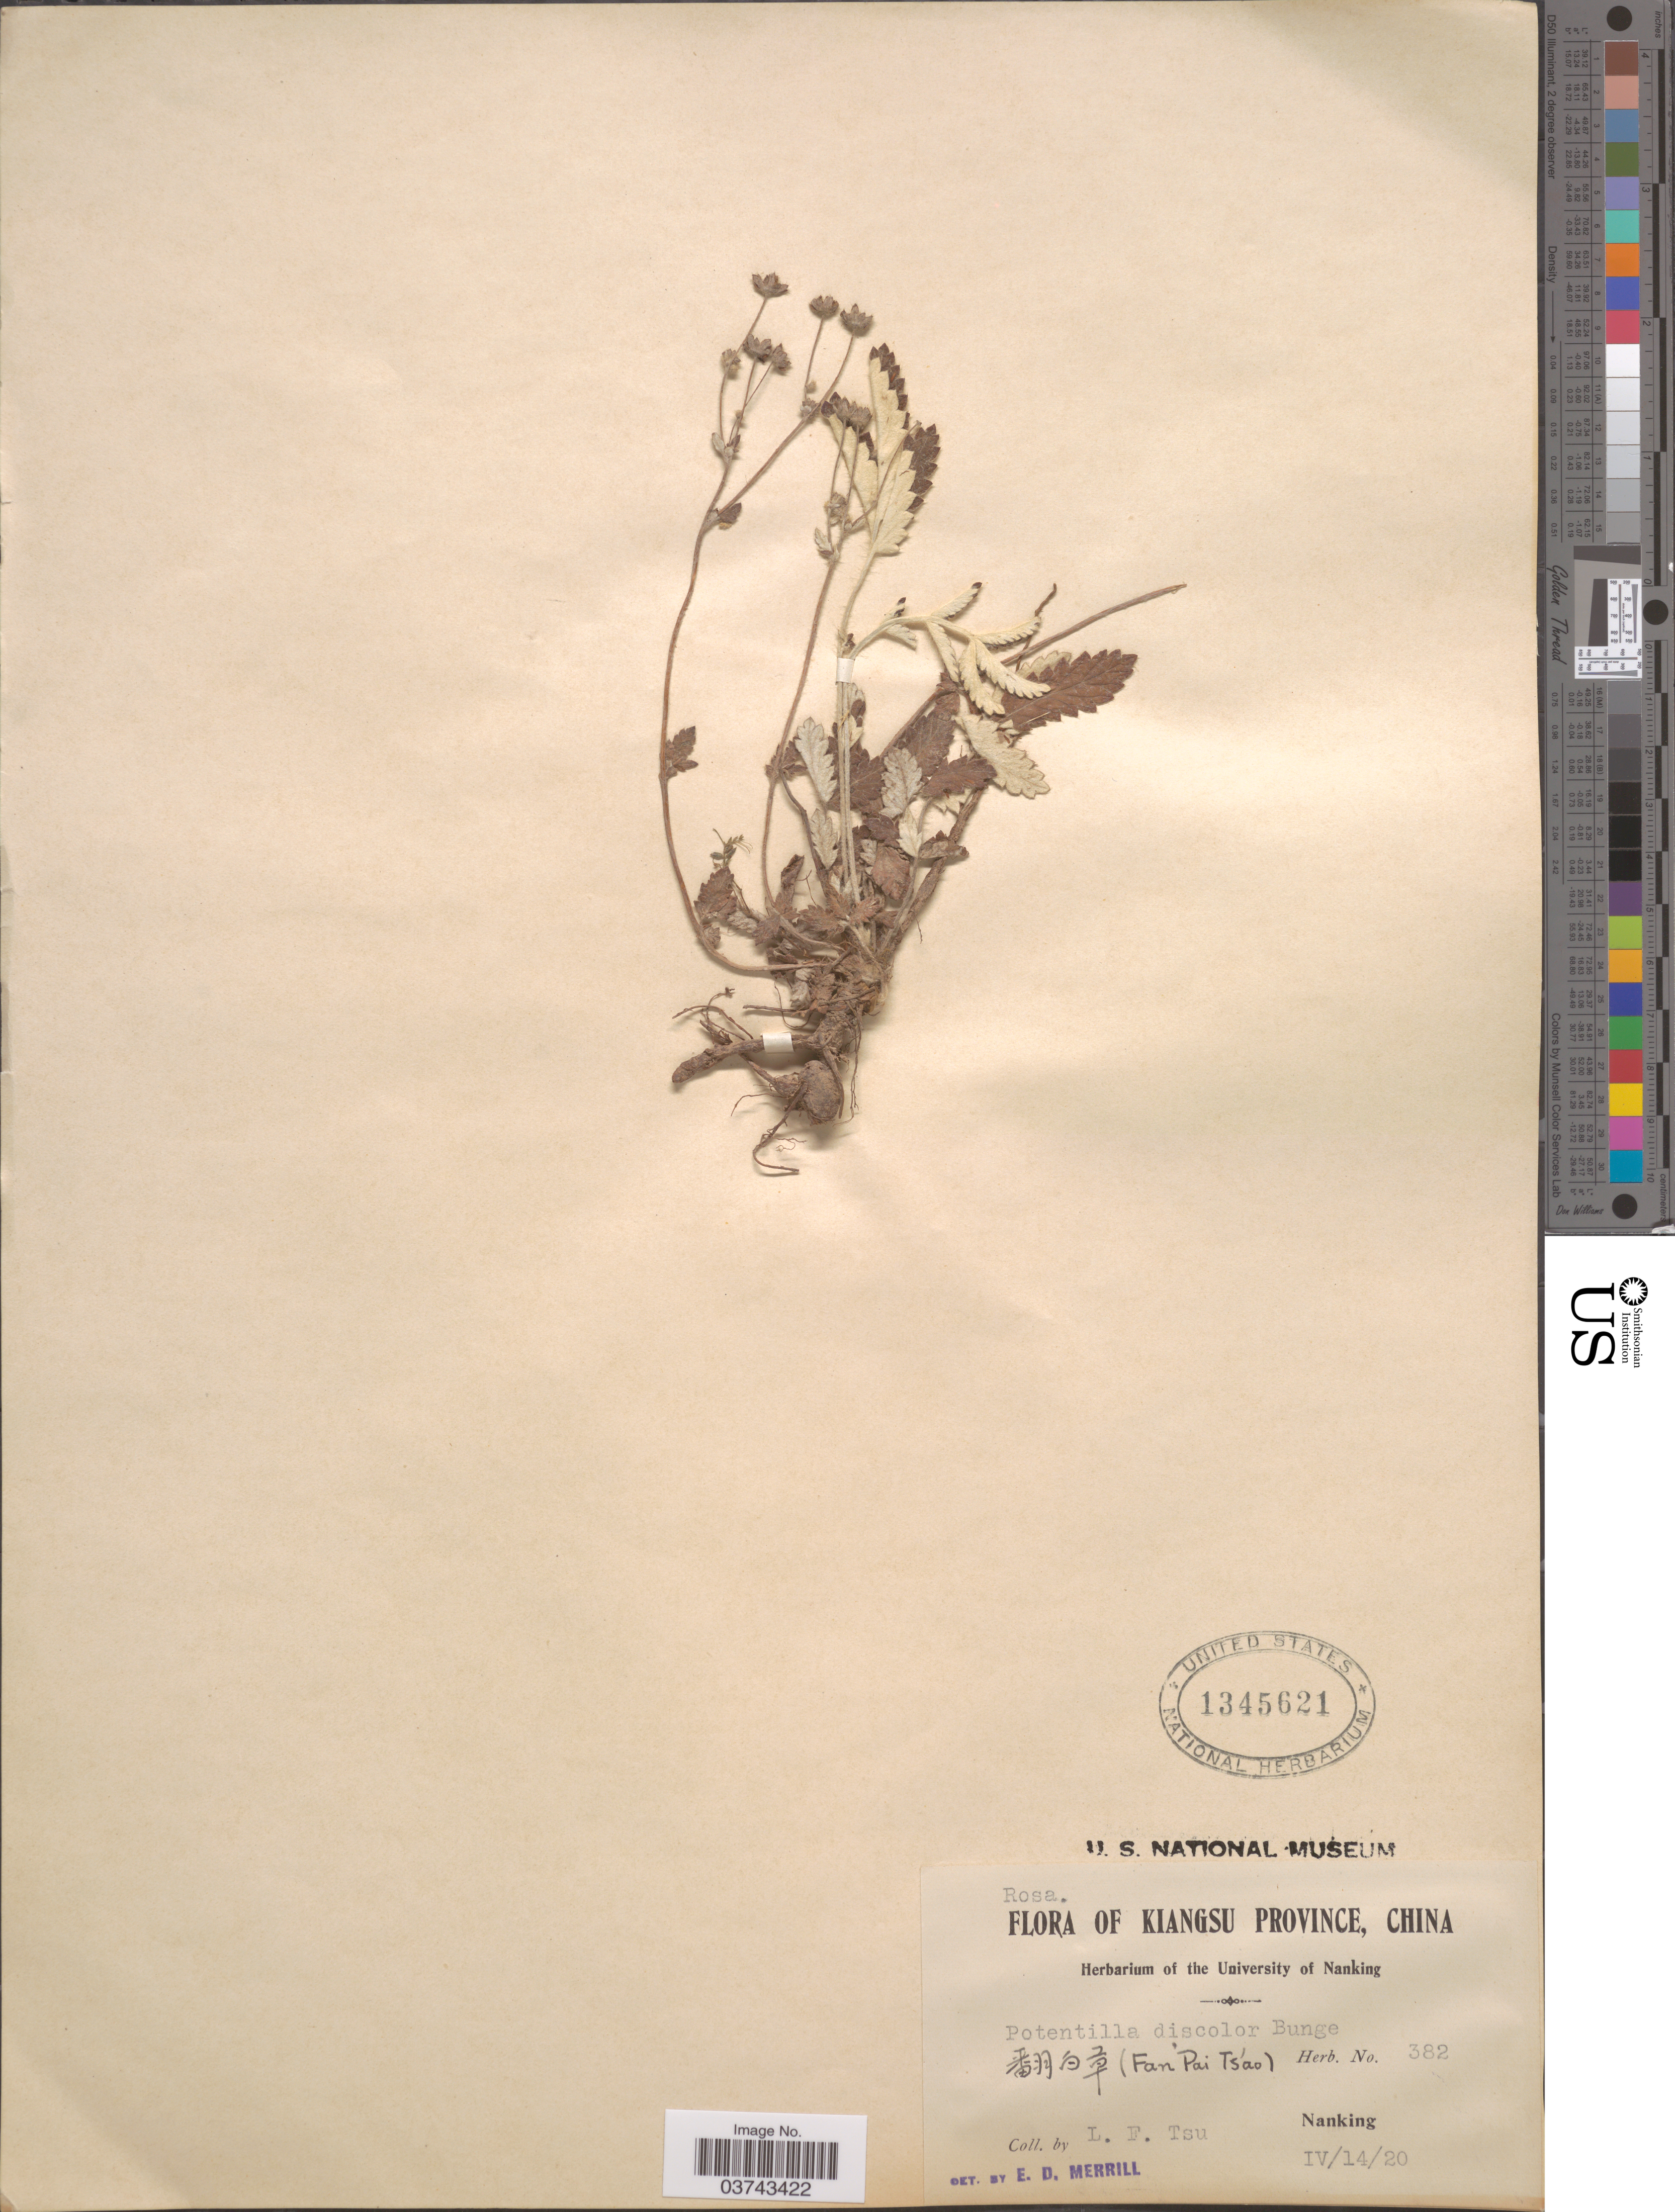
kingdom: Plantae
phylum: Tracheophyta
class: Magnoliopsida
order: Rosales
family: Rosaceae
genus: Potentilla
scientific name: Potentilla discolor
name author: Bunge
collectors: L. Tsu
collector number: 382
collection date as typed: Transcribed d/m/y: 14/4/20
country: China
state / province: Jiangsu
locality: Kiangsu Province. Nanking.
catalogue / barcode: US 1345621